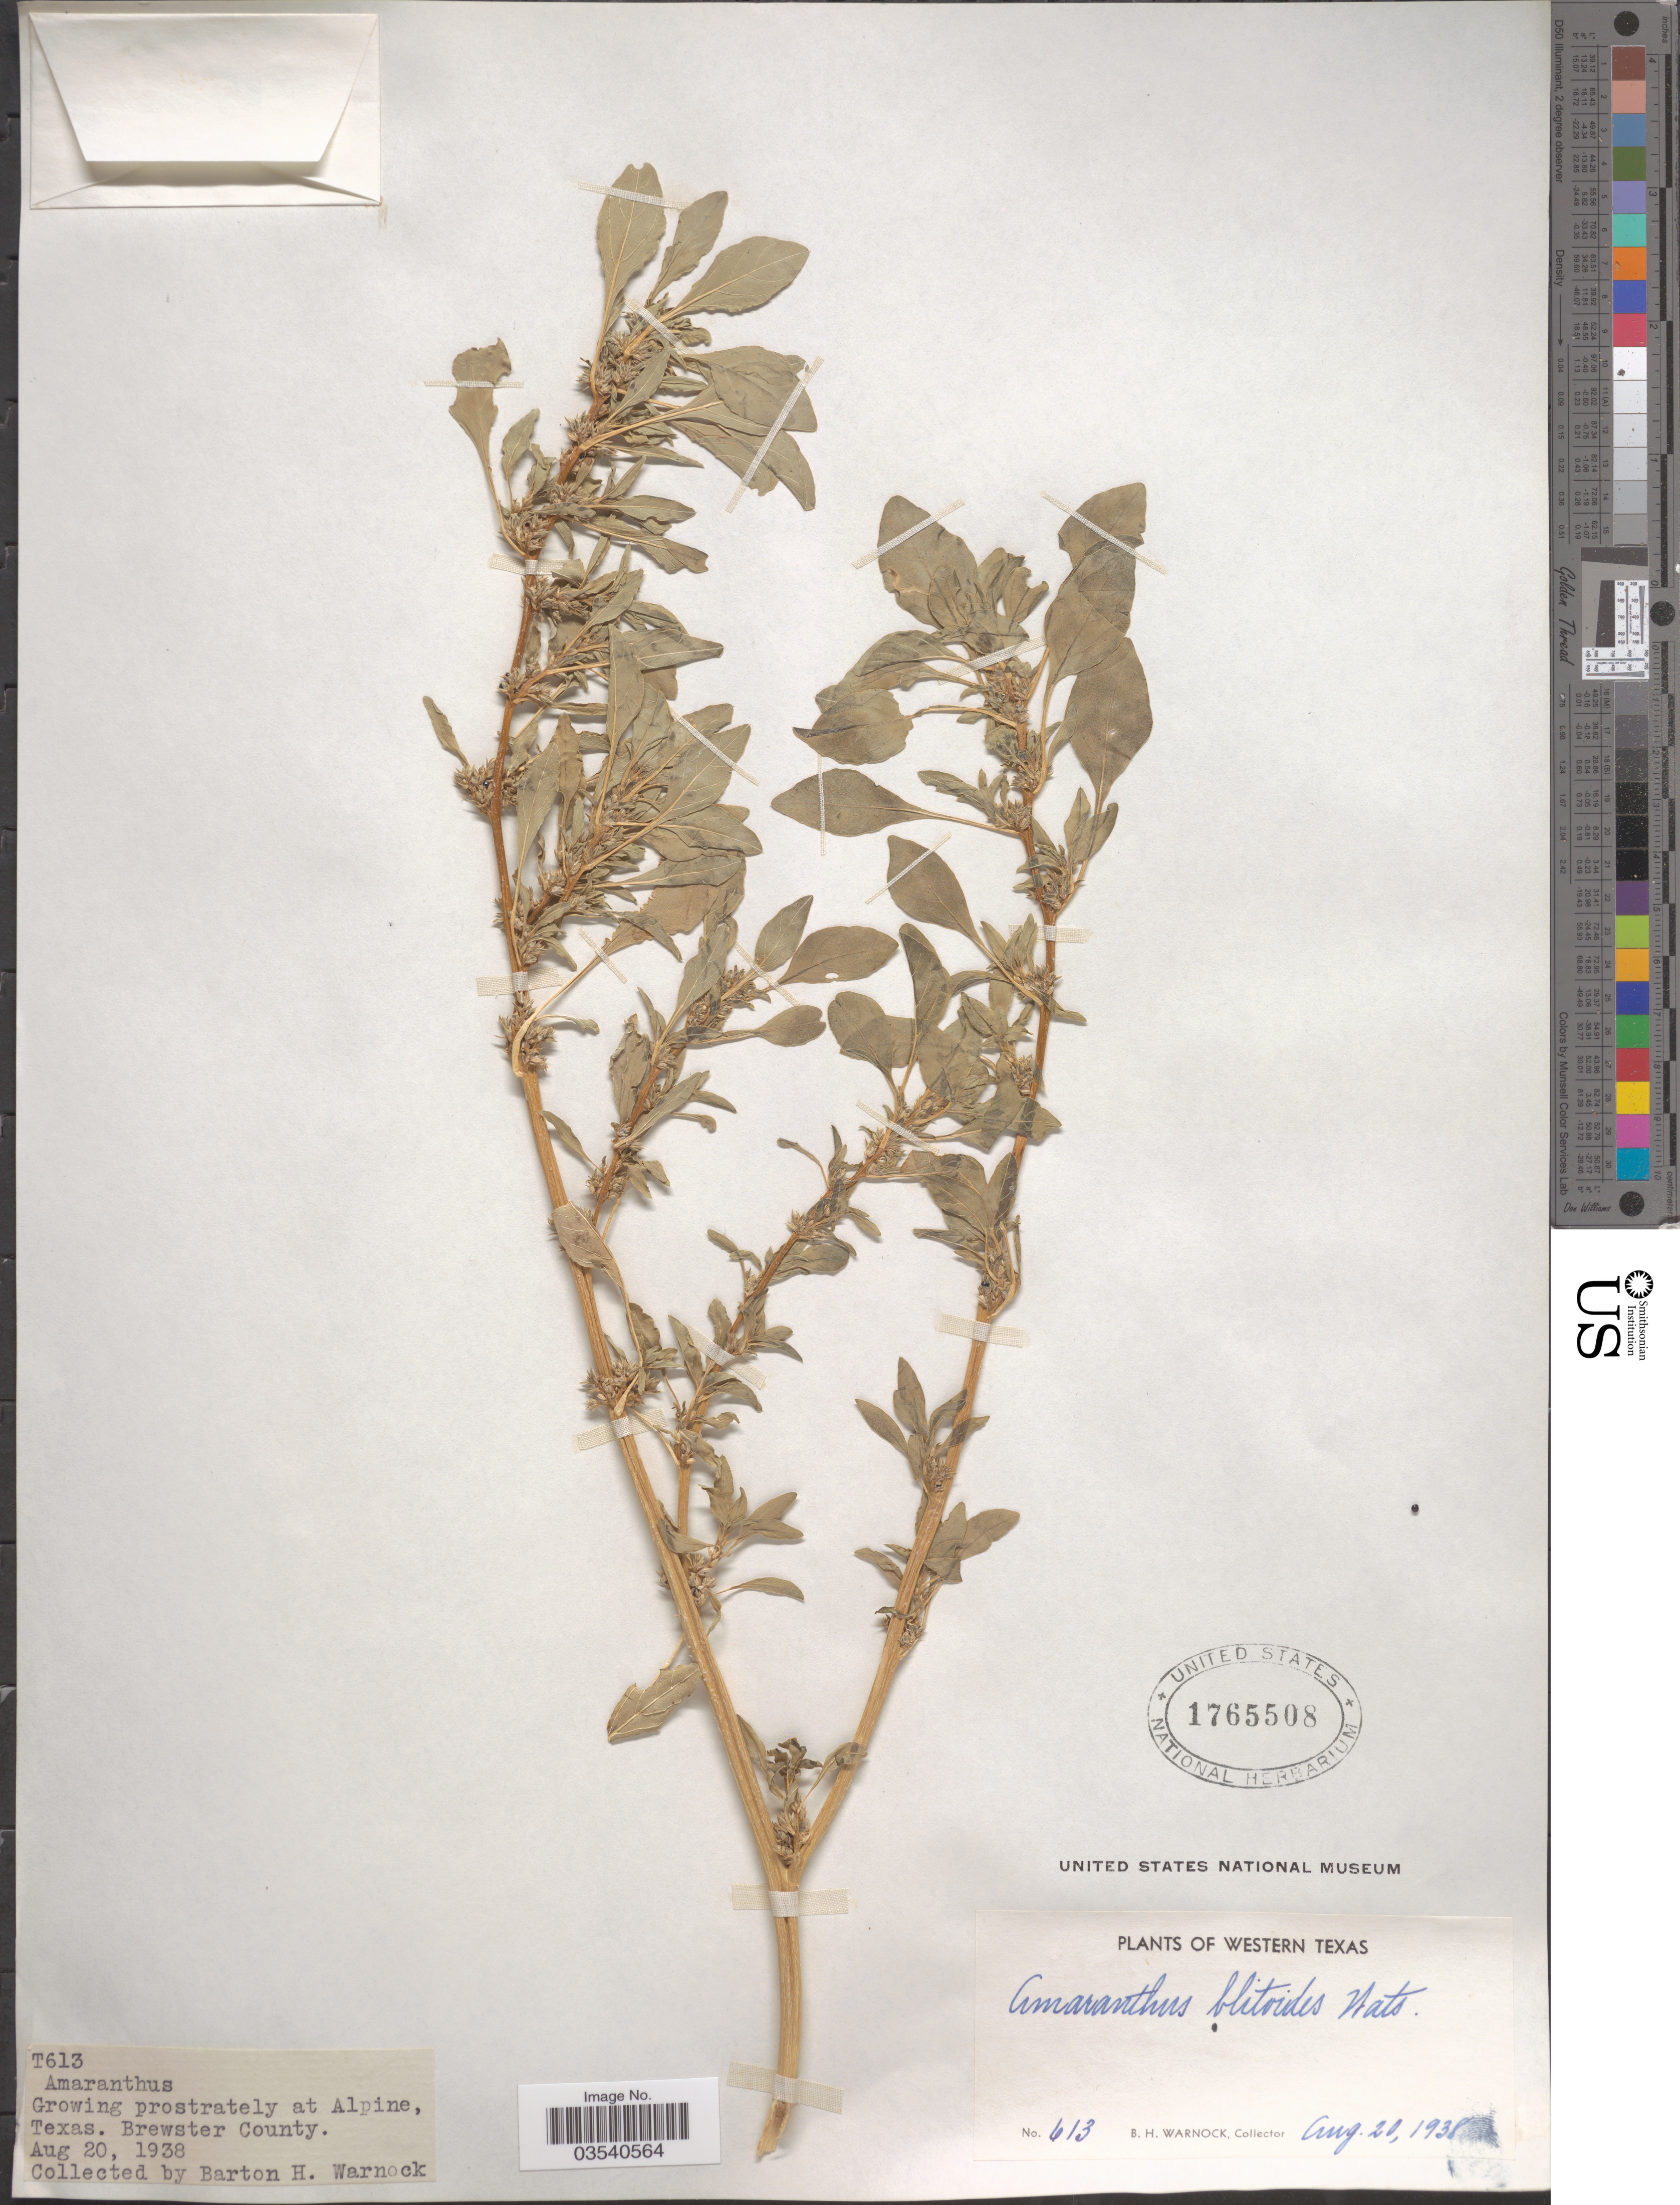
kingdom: Plantae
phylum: Tracheophyta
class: Magnoliopsida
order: Caryophyllales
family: Amaranthaceae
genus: Amaranthus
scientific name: Amaranthus graecizans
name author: L.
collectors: B. H. Warnock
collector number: T613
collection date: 1938-08-20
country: United States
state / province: Texas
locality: Western Texas. Growing prostrately at Alpine. Brewster County.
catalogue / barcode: US 1765508